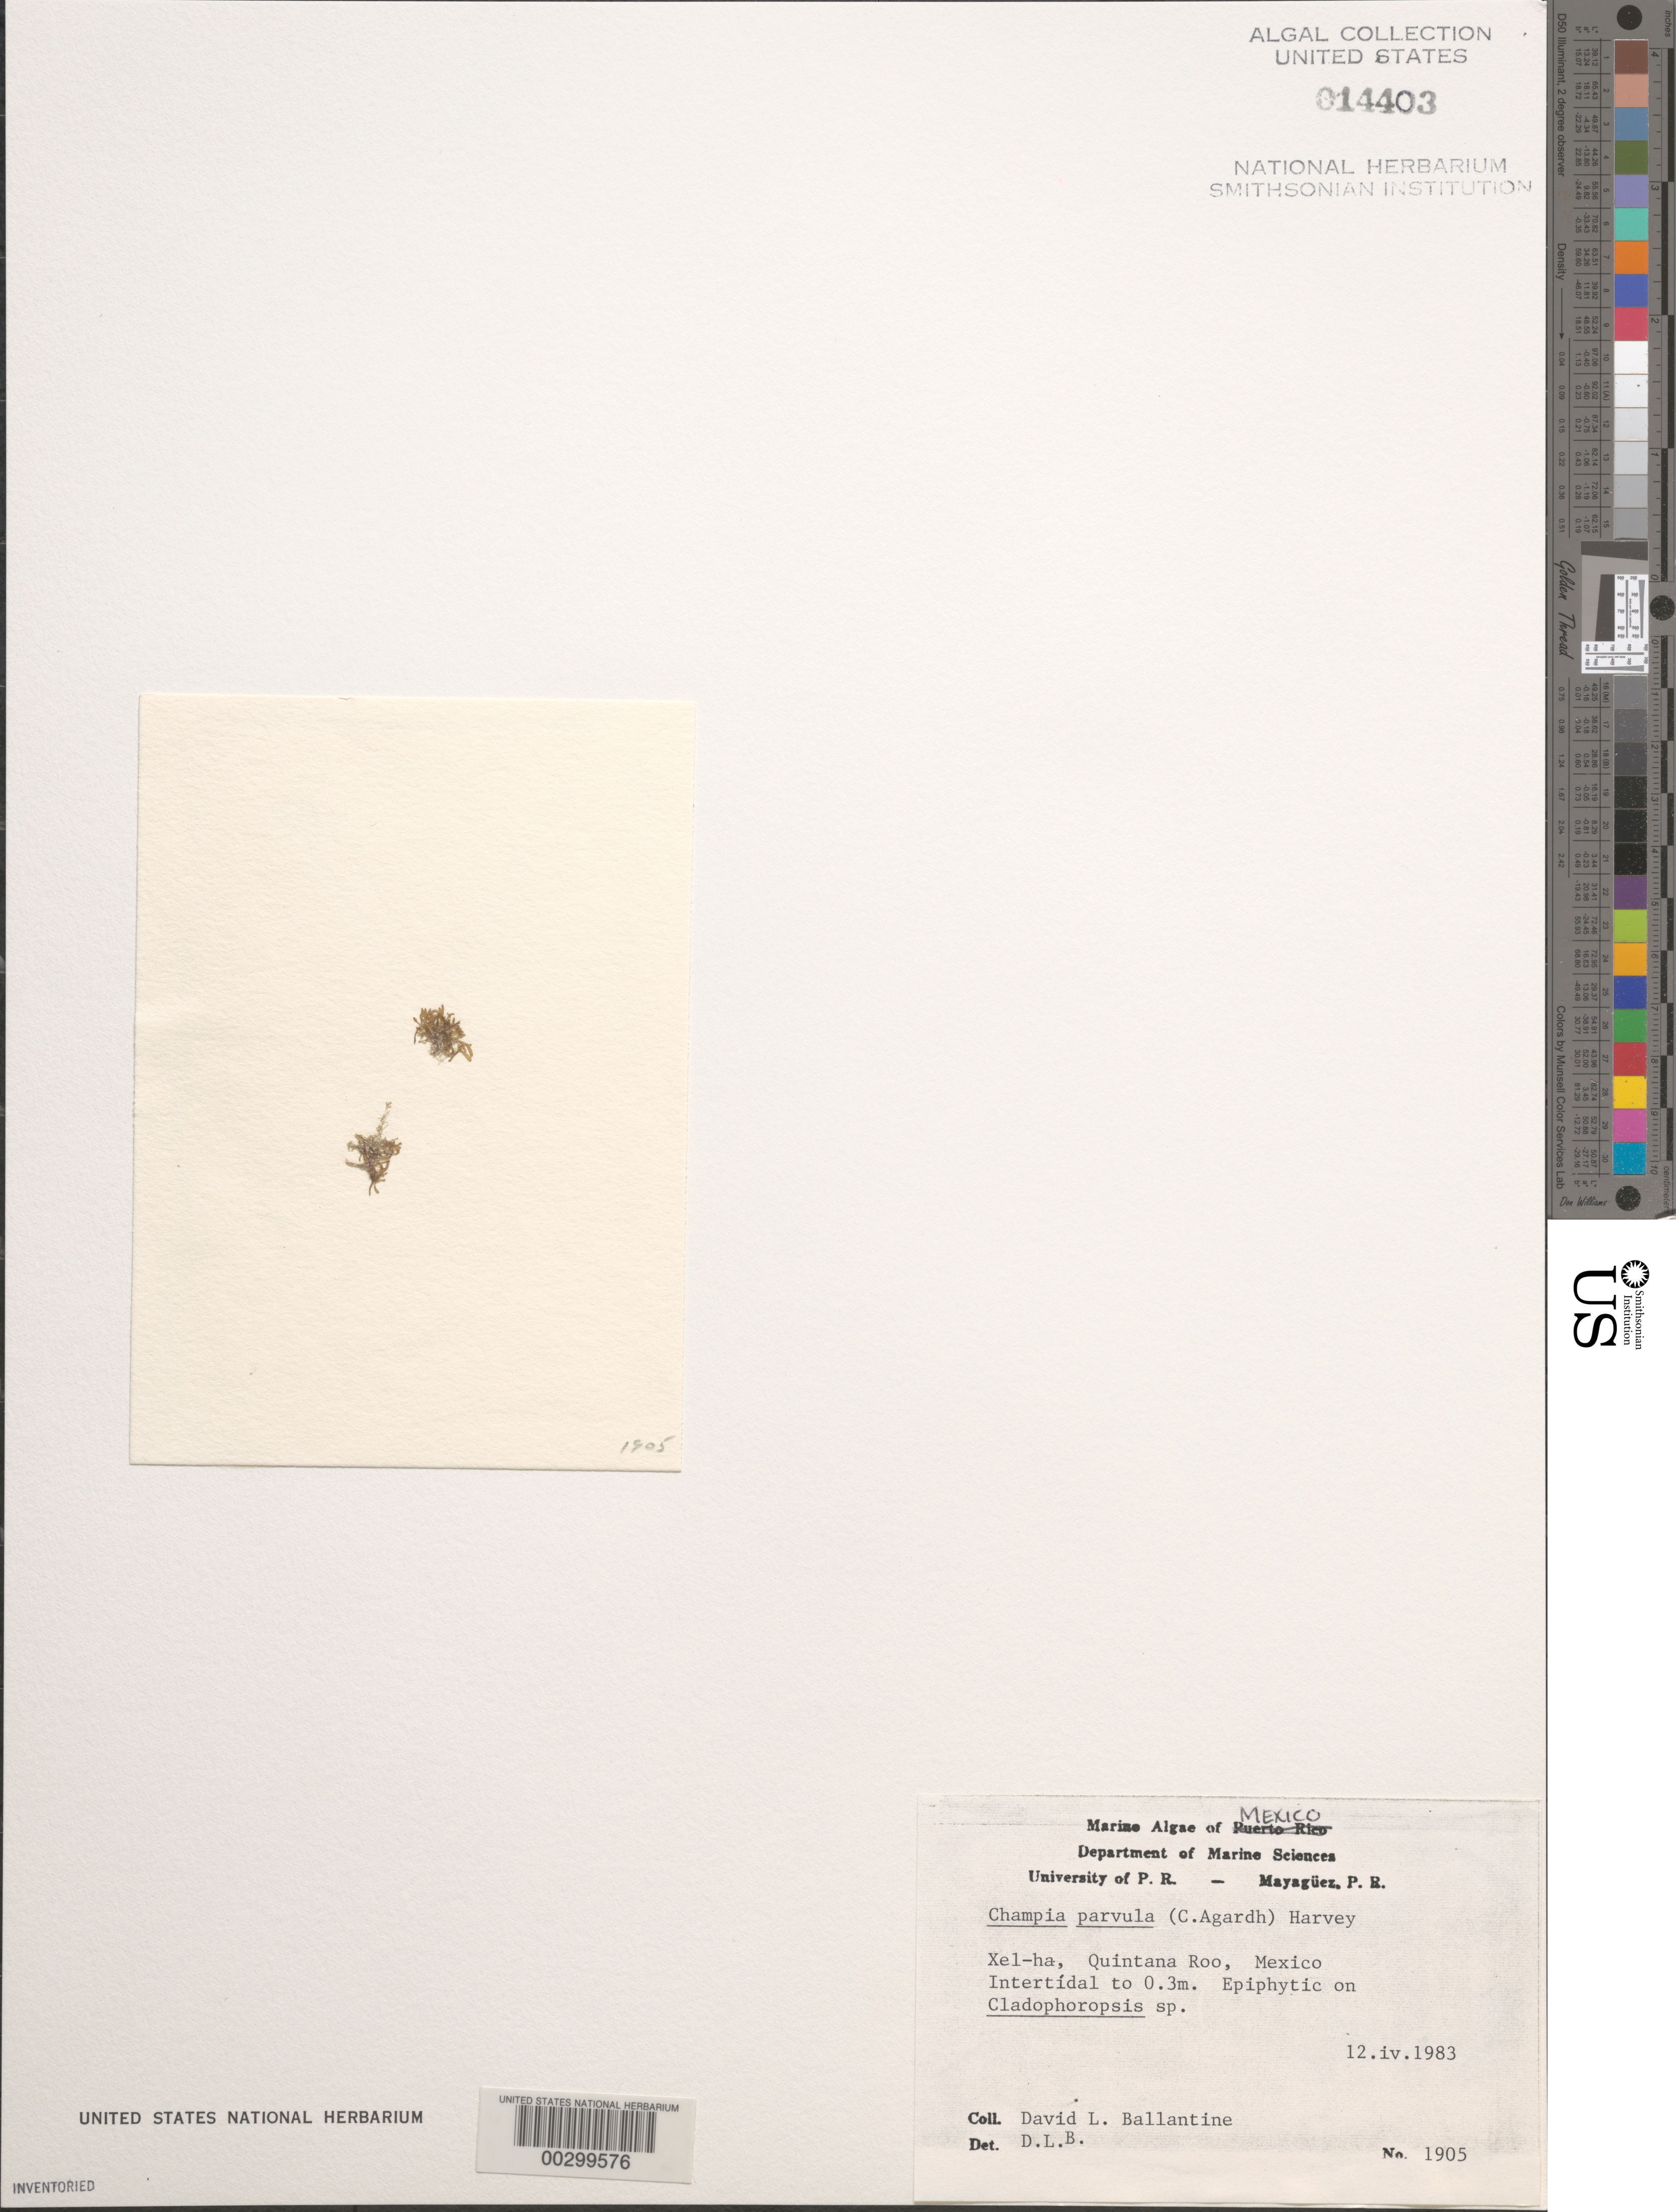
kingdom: Plantae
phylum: Rhodophyta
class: Florideophyceae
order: Rhodymeniales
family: Champiaceae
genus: Champia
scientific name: Champia parvula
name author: (C. Agardh) Harv.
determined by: Ballantine, D. L.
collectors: D.L. Ballantine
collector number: DLB 1905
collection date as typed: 12 Apr 1983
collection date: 1983-04-12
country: Mexico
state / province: Quintana Roo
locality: Xel-ha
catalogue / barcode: US 14403